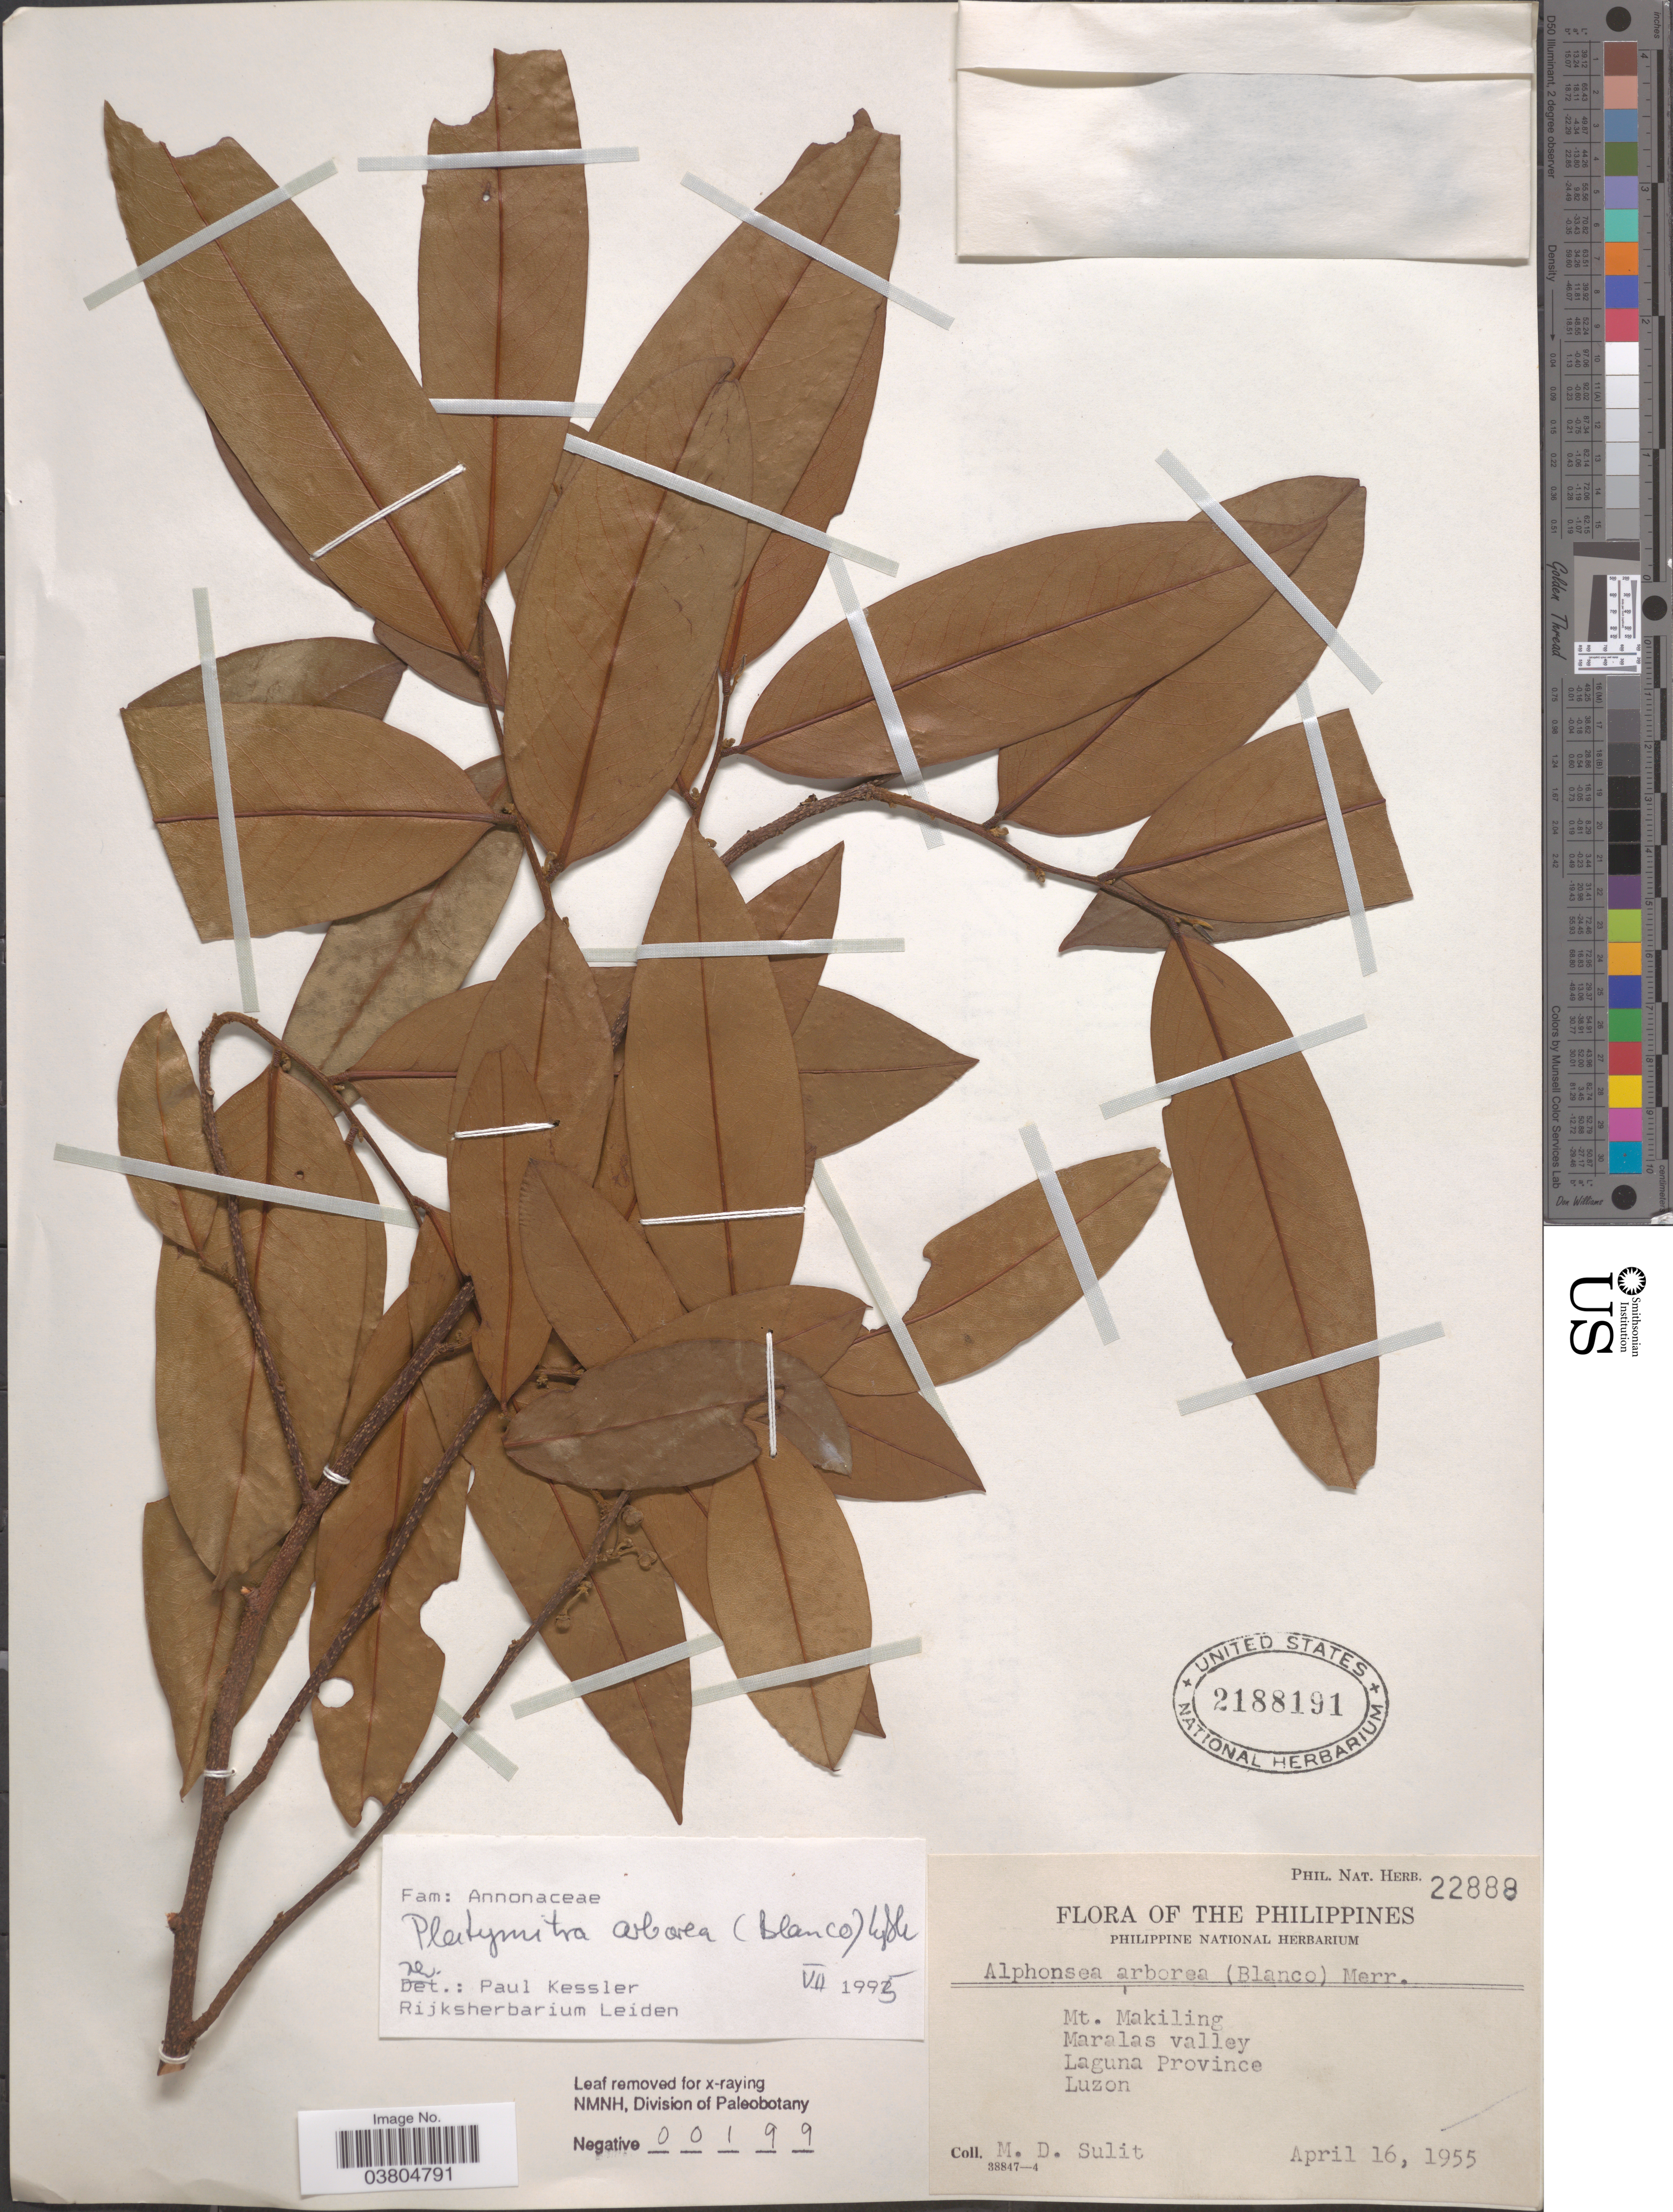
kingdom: Plantae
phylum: Tracheophyta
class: Magnoliopsida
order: Magnoliales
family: Annonaceae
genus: Platymitra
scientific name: Platymitra arborea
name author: (Blanco) Kessler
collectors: M. Sulit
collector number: Phil. Nat. Herb. 22888*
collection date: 1955-04-16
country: Philippines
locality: Mt. Makiling. Maralas valley. Laguna Province. Luzon.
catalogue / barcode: US 2188191